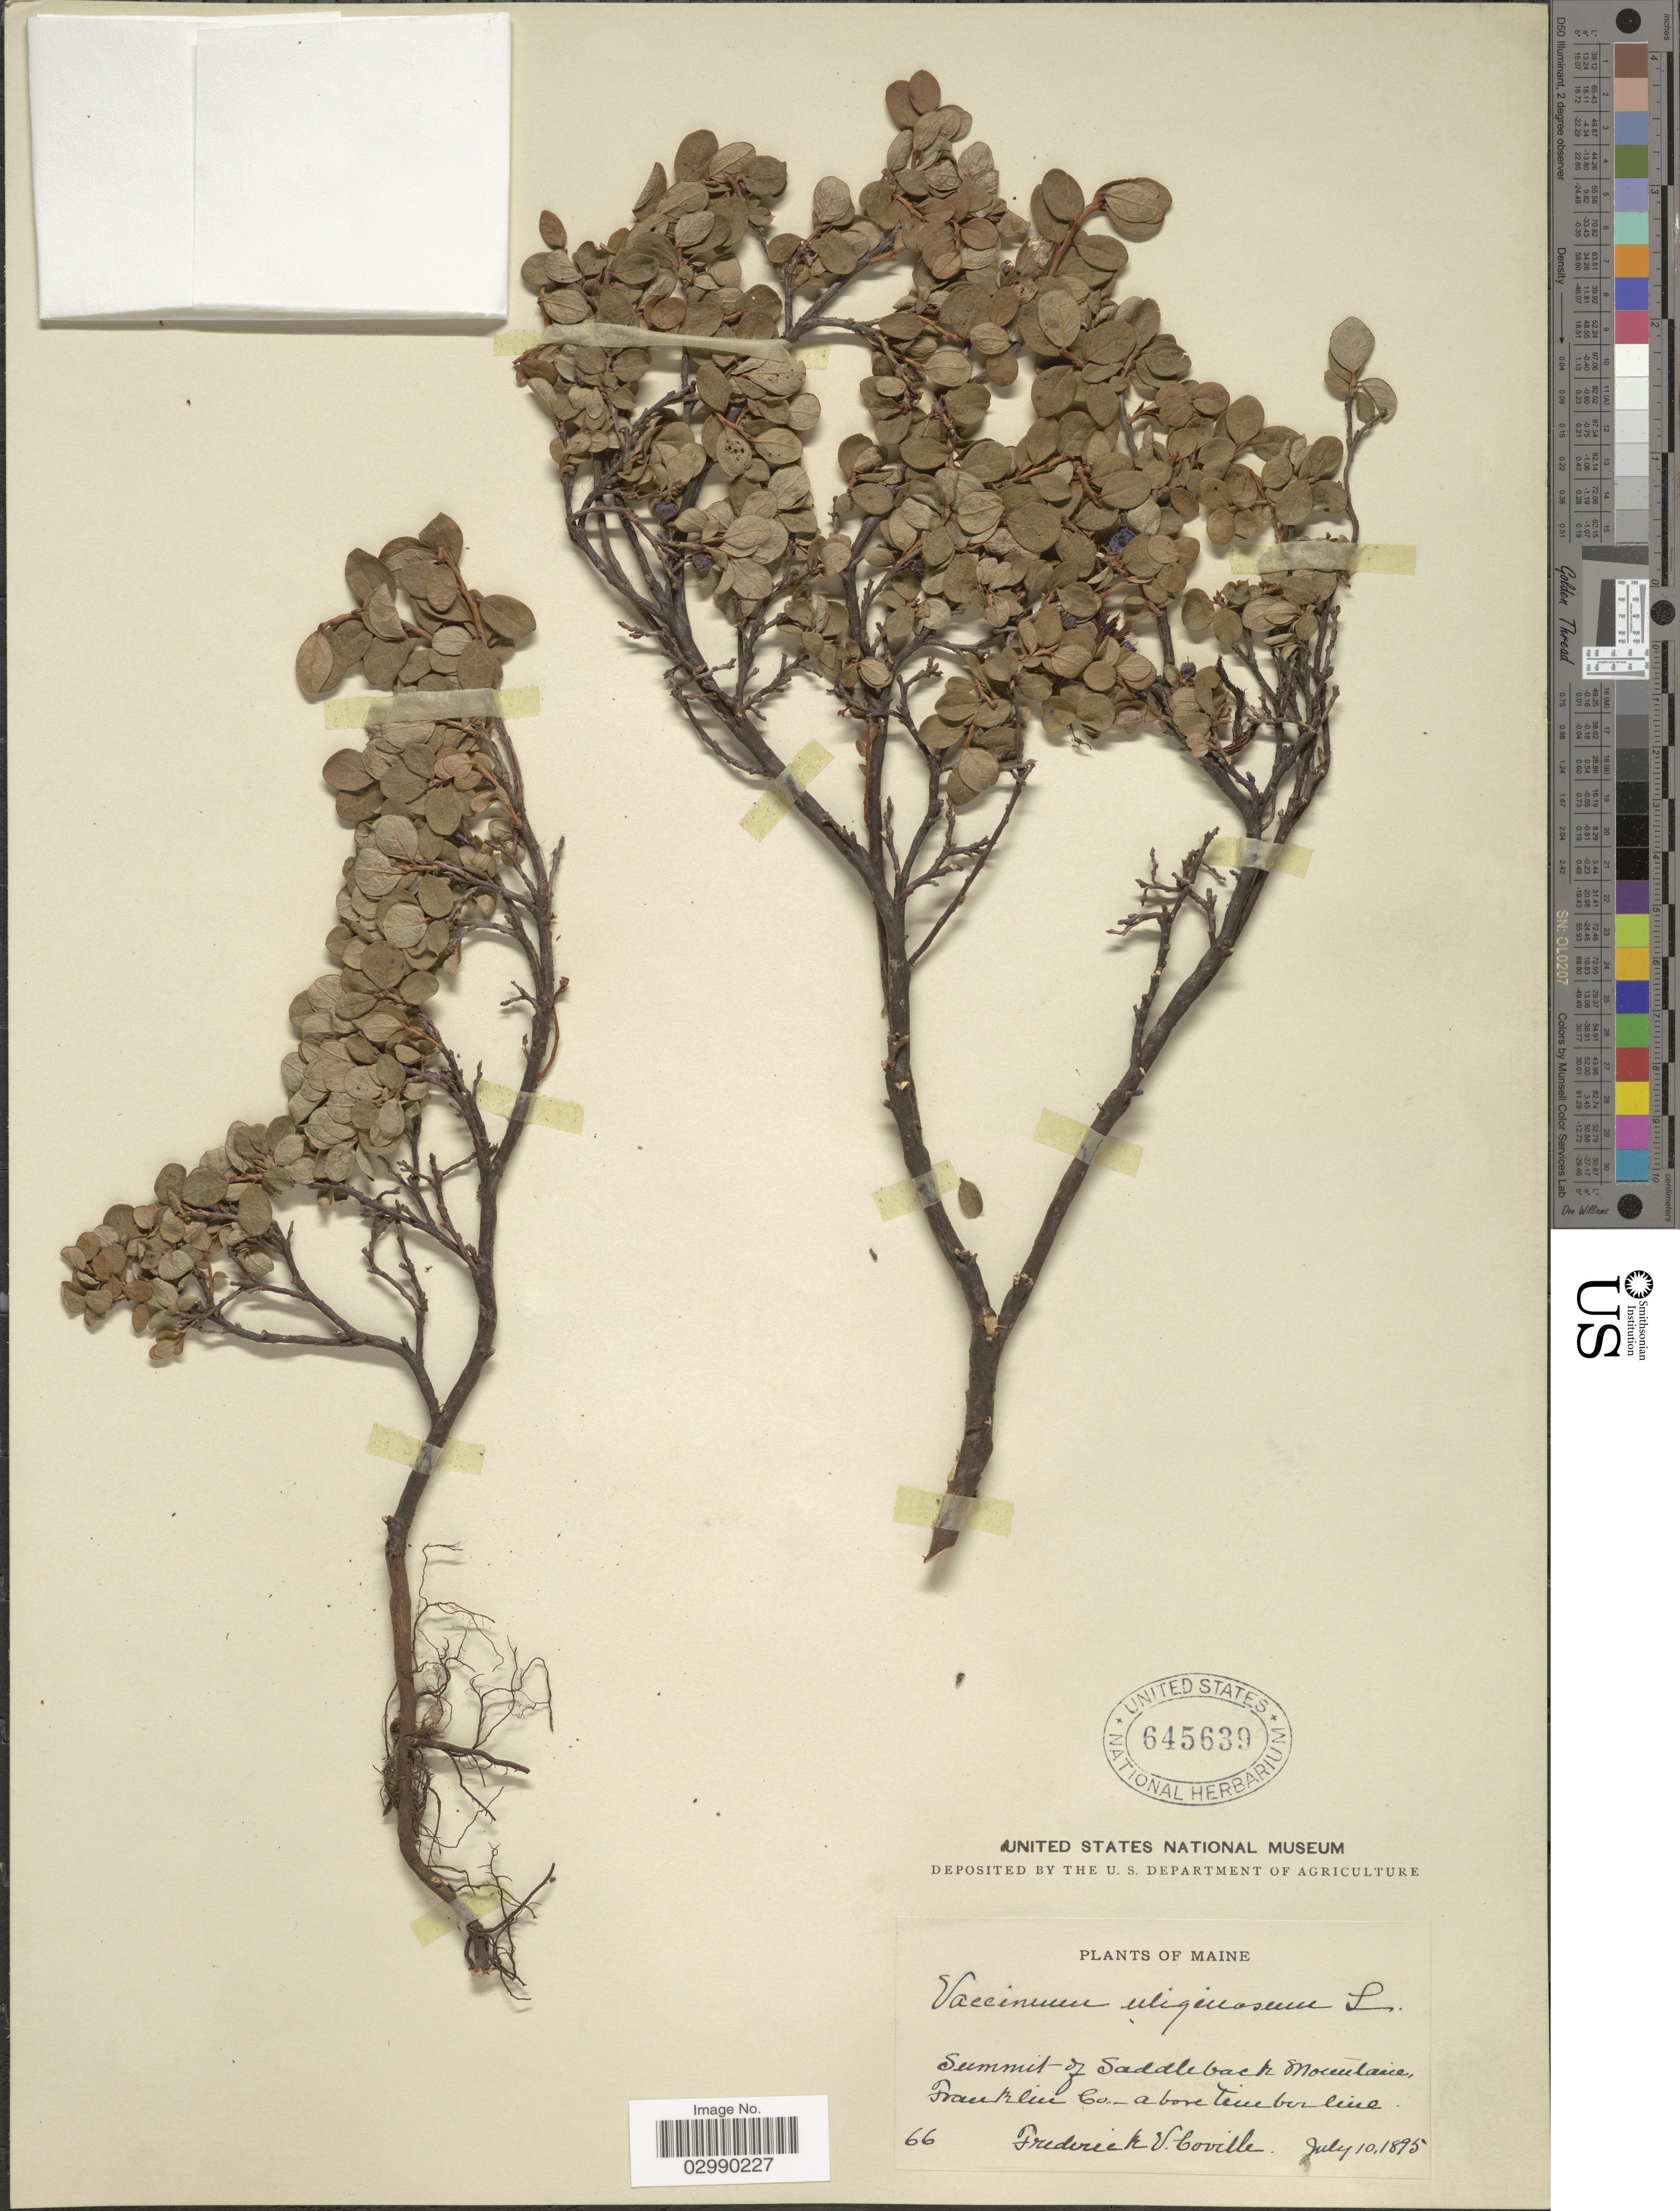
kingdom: Plantae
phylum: Tracheophyta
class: Magnoliopsida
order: Ericales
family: Ericaceae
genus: Vaccinium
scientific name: Vaccinium uliginosum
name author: L.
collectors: F. V. Coville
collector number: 66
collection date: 1895-07-10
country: United States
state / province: Maine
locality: Summit of Saddleback Mountains, FraceBlue Co., above Timber line.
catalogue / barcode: US 645639